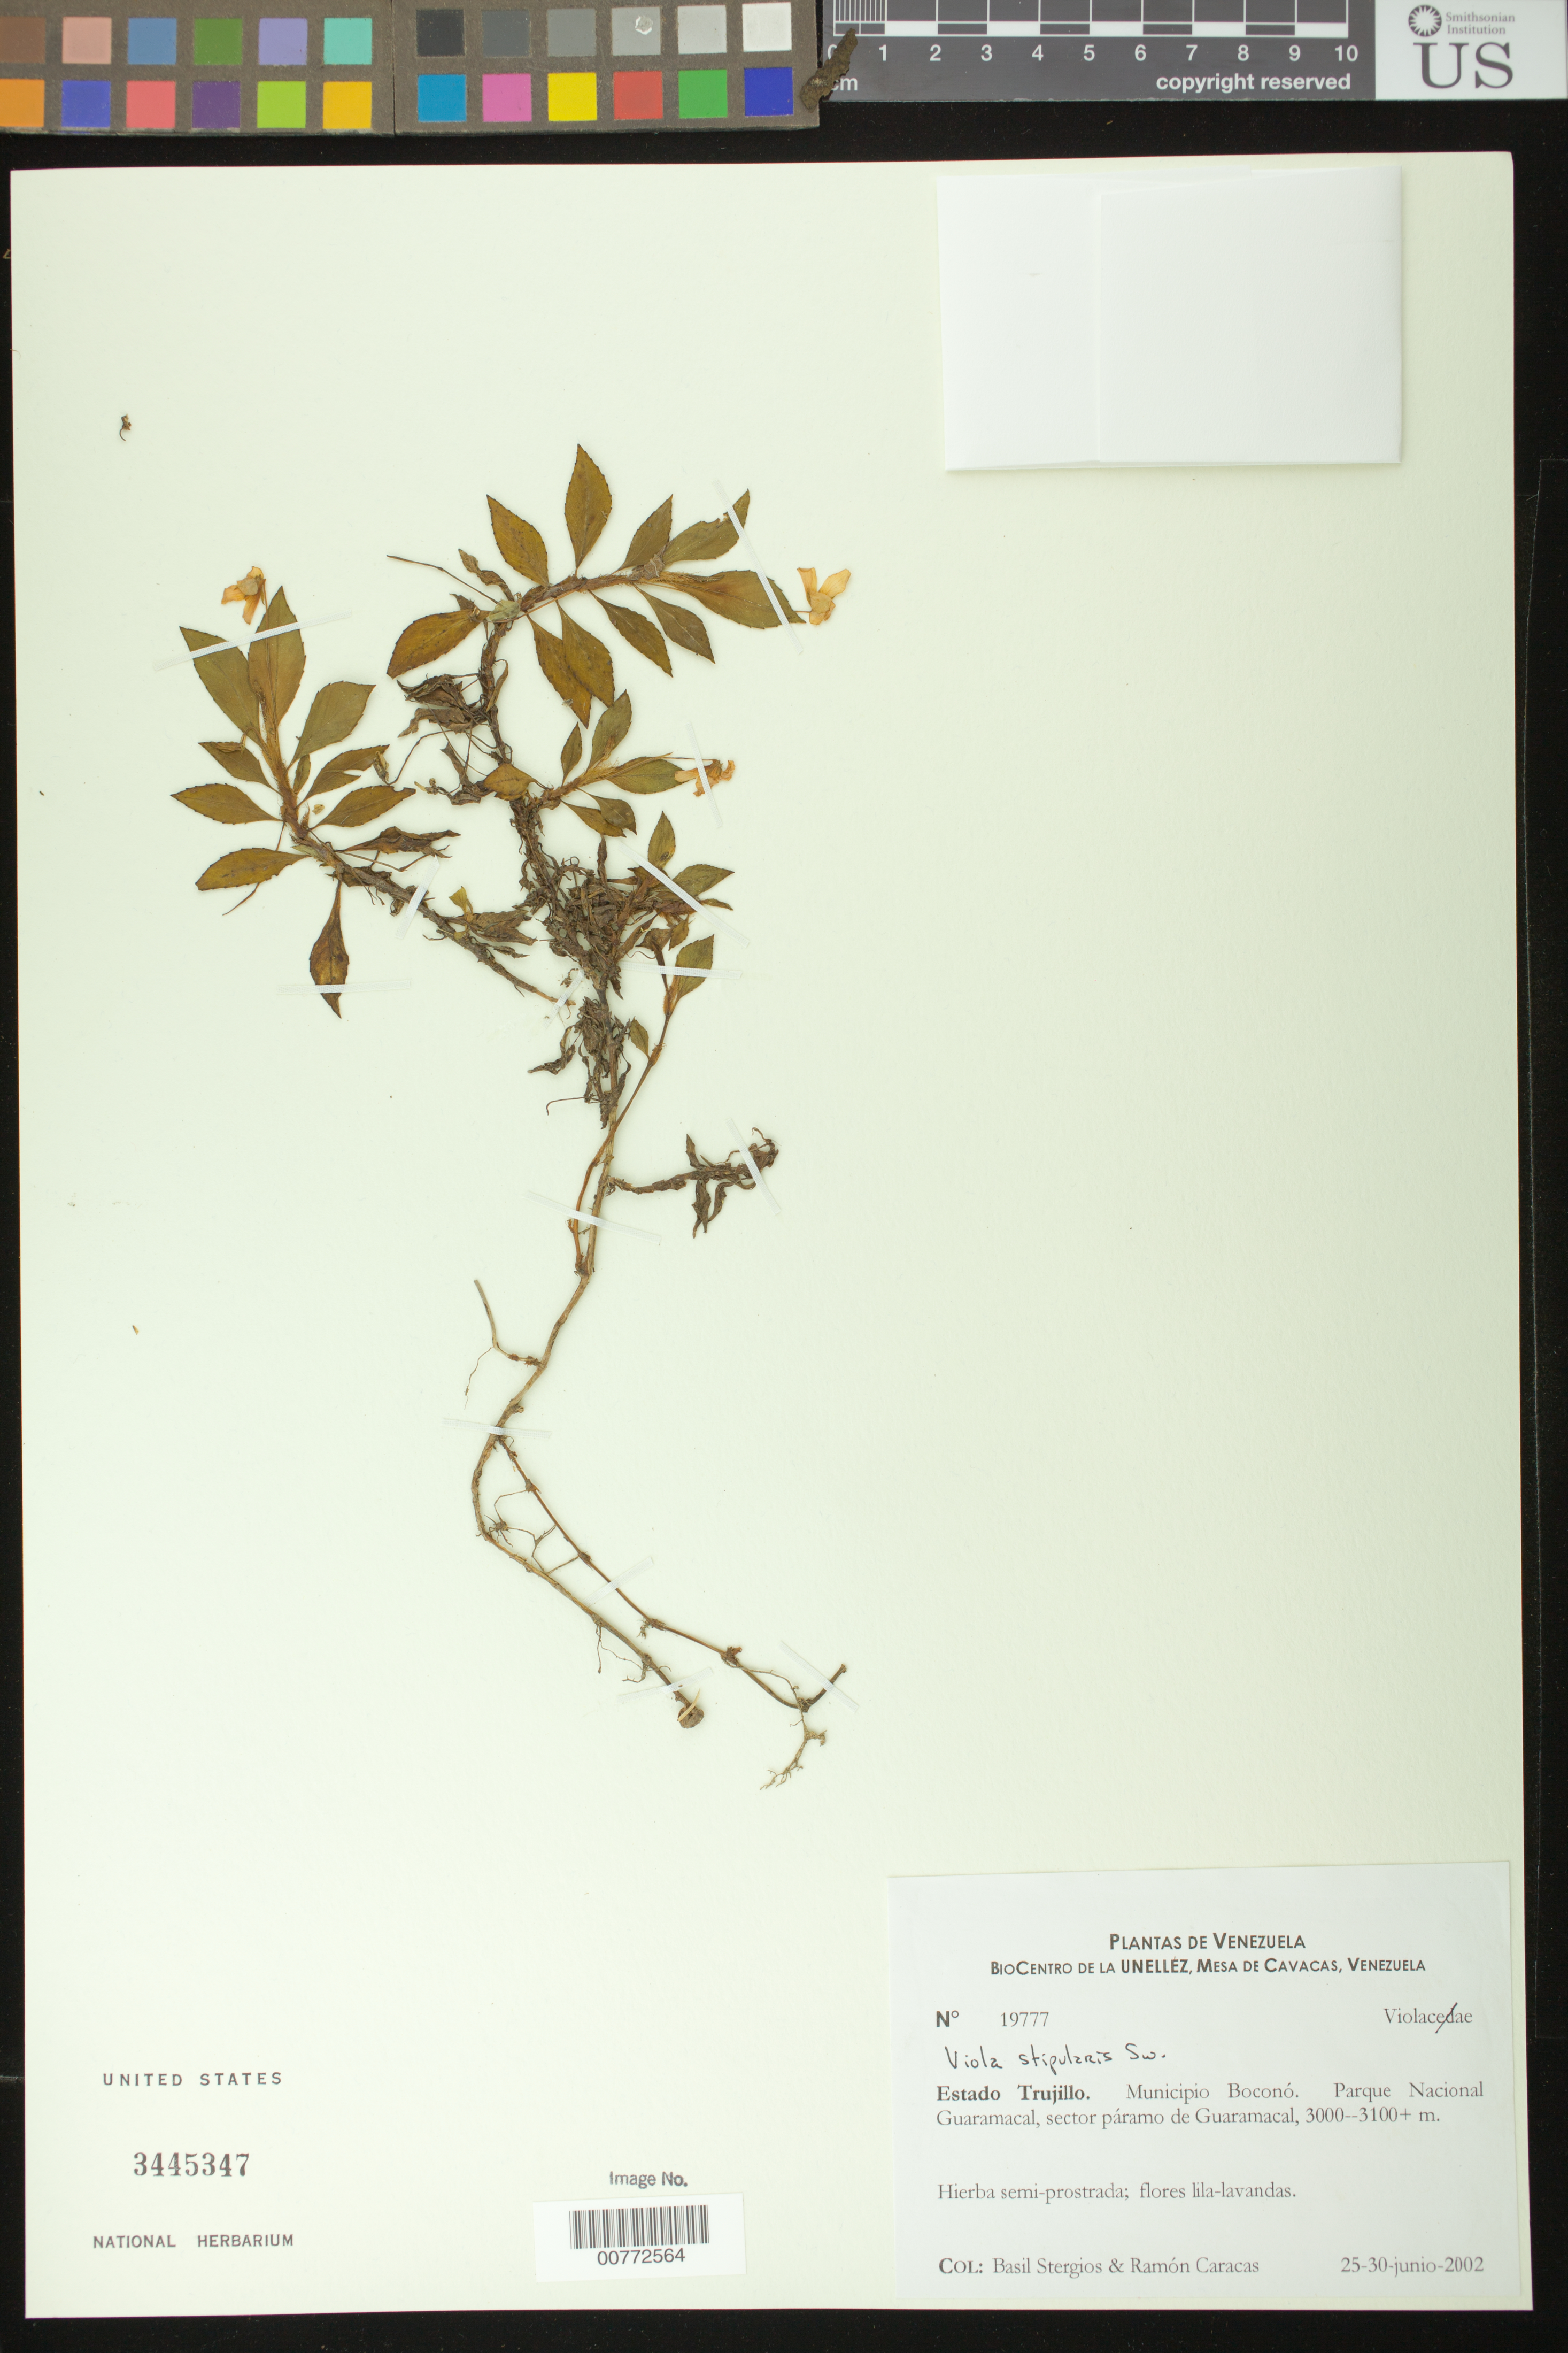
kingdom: Plantae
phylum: Tracheophyta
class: Magnoliopsida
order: Malpighiales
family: Violaceae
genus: Viola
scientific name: Viola stipularis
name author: Sw.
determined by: Dorr, L. J., (BOT), Smithsonian Institution - National Museum of Natural History (UNITED STATES)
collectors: B. G. Stergios & R. Caracas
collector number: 19777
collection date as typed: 25 Jun 2002 to 30 Jun 2002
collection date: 2002-06-25/2002-06-30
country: Venezuela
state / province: Trujillo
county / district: Boconó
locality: Parque Nacional Guaramacal, páramo de Guaramacal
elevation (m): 3000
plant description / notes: PORT, US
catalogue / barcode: US 3445347